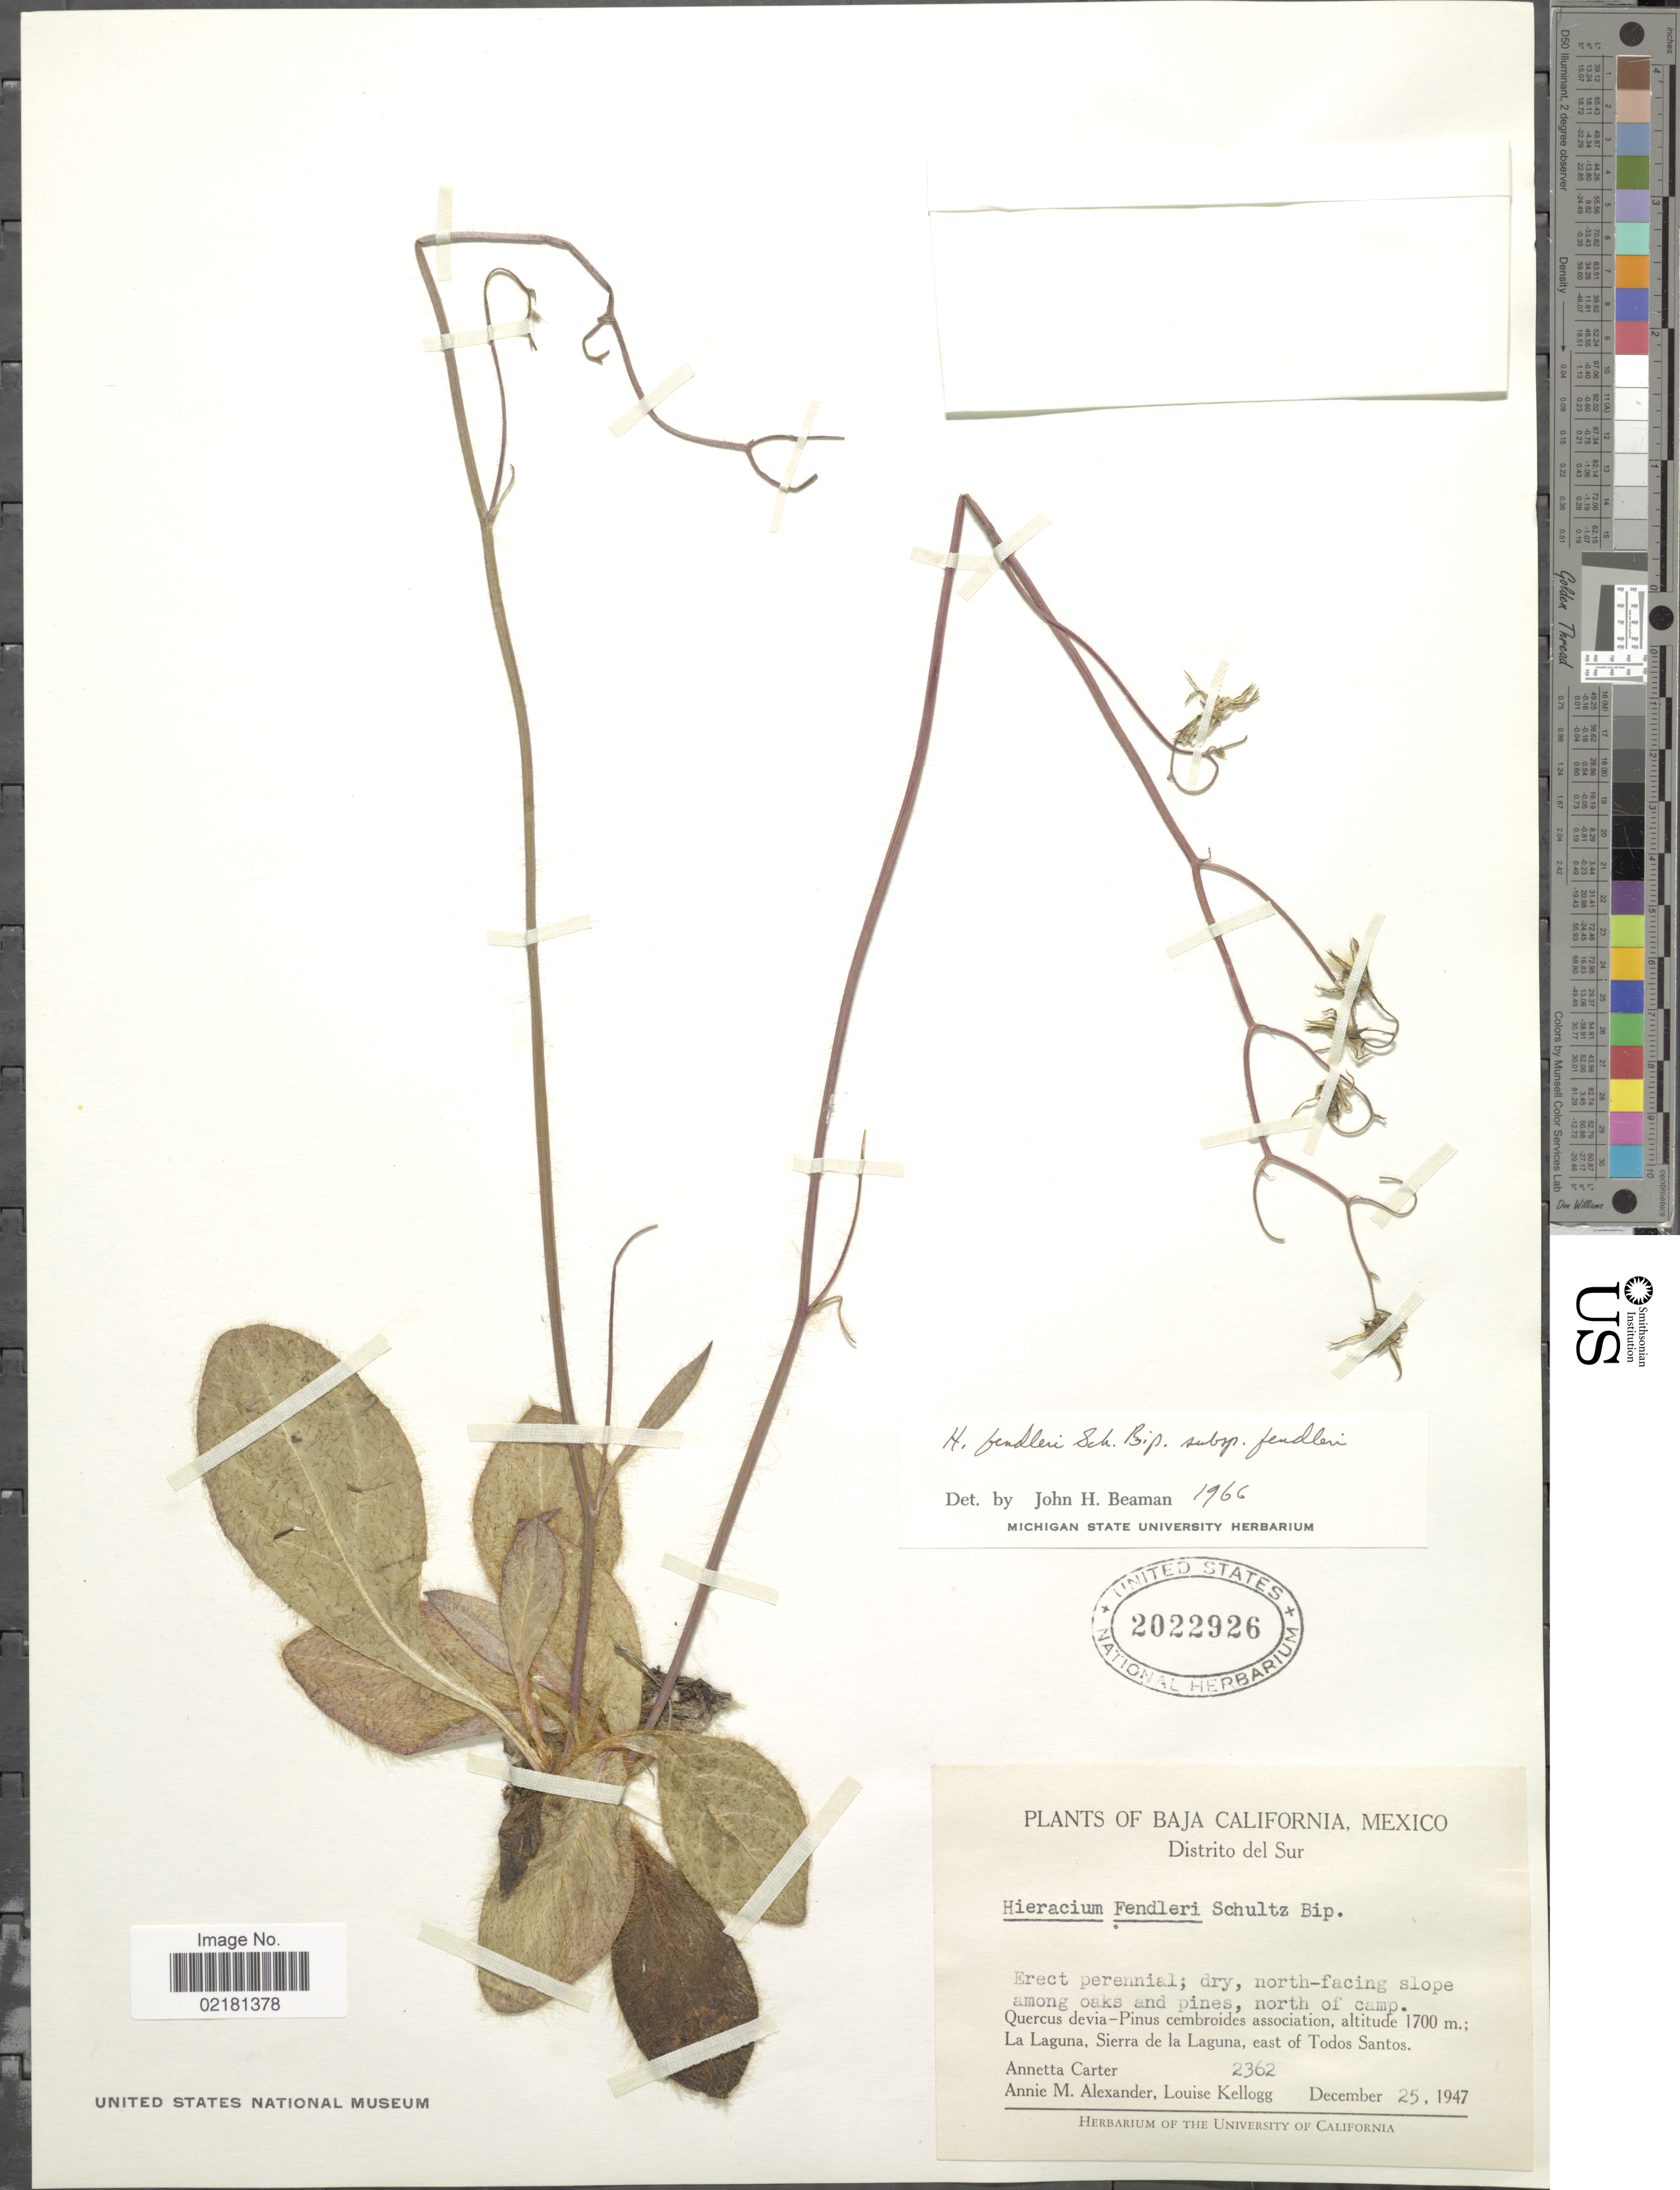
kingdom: Plantae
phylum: Tracheophyta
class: Magnoliopsida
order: Asterales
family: Asteraceae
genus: Hieracium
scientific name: Hieracium fendleri subsp. fendleri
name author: Sch. Bip.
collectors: A. M. Carter, A. M. Alexander & L. Kellogg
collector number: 2362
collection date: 1947-12-25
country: Mexico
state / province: Baja California Sur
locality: Distrito del Sur, north-facing slope among oaks and pines, north of camp, La Laguna, Sierra de la Laguna, east of Todos Santos.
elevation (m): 1700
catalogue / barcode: US 2022926